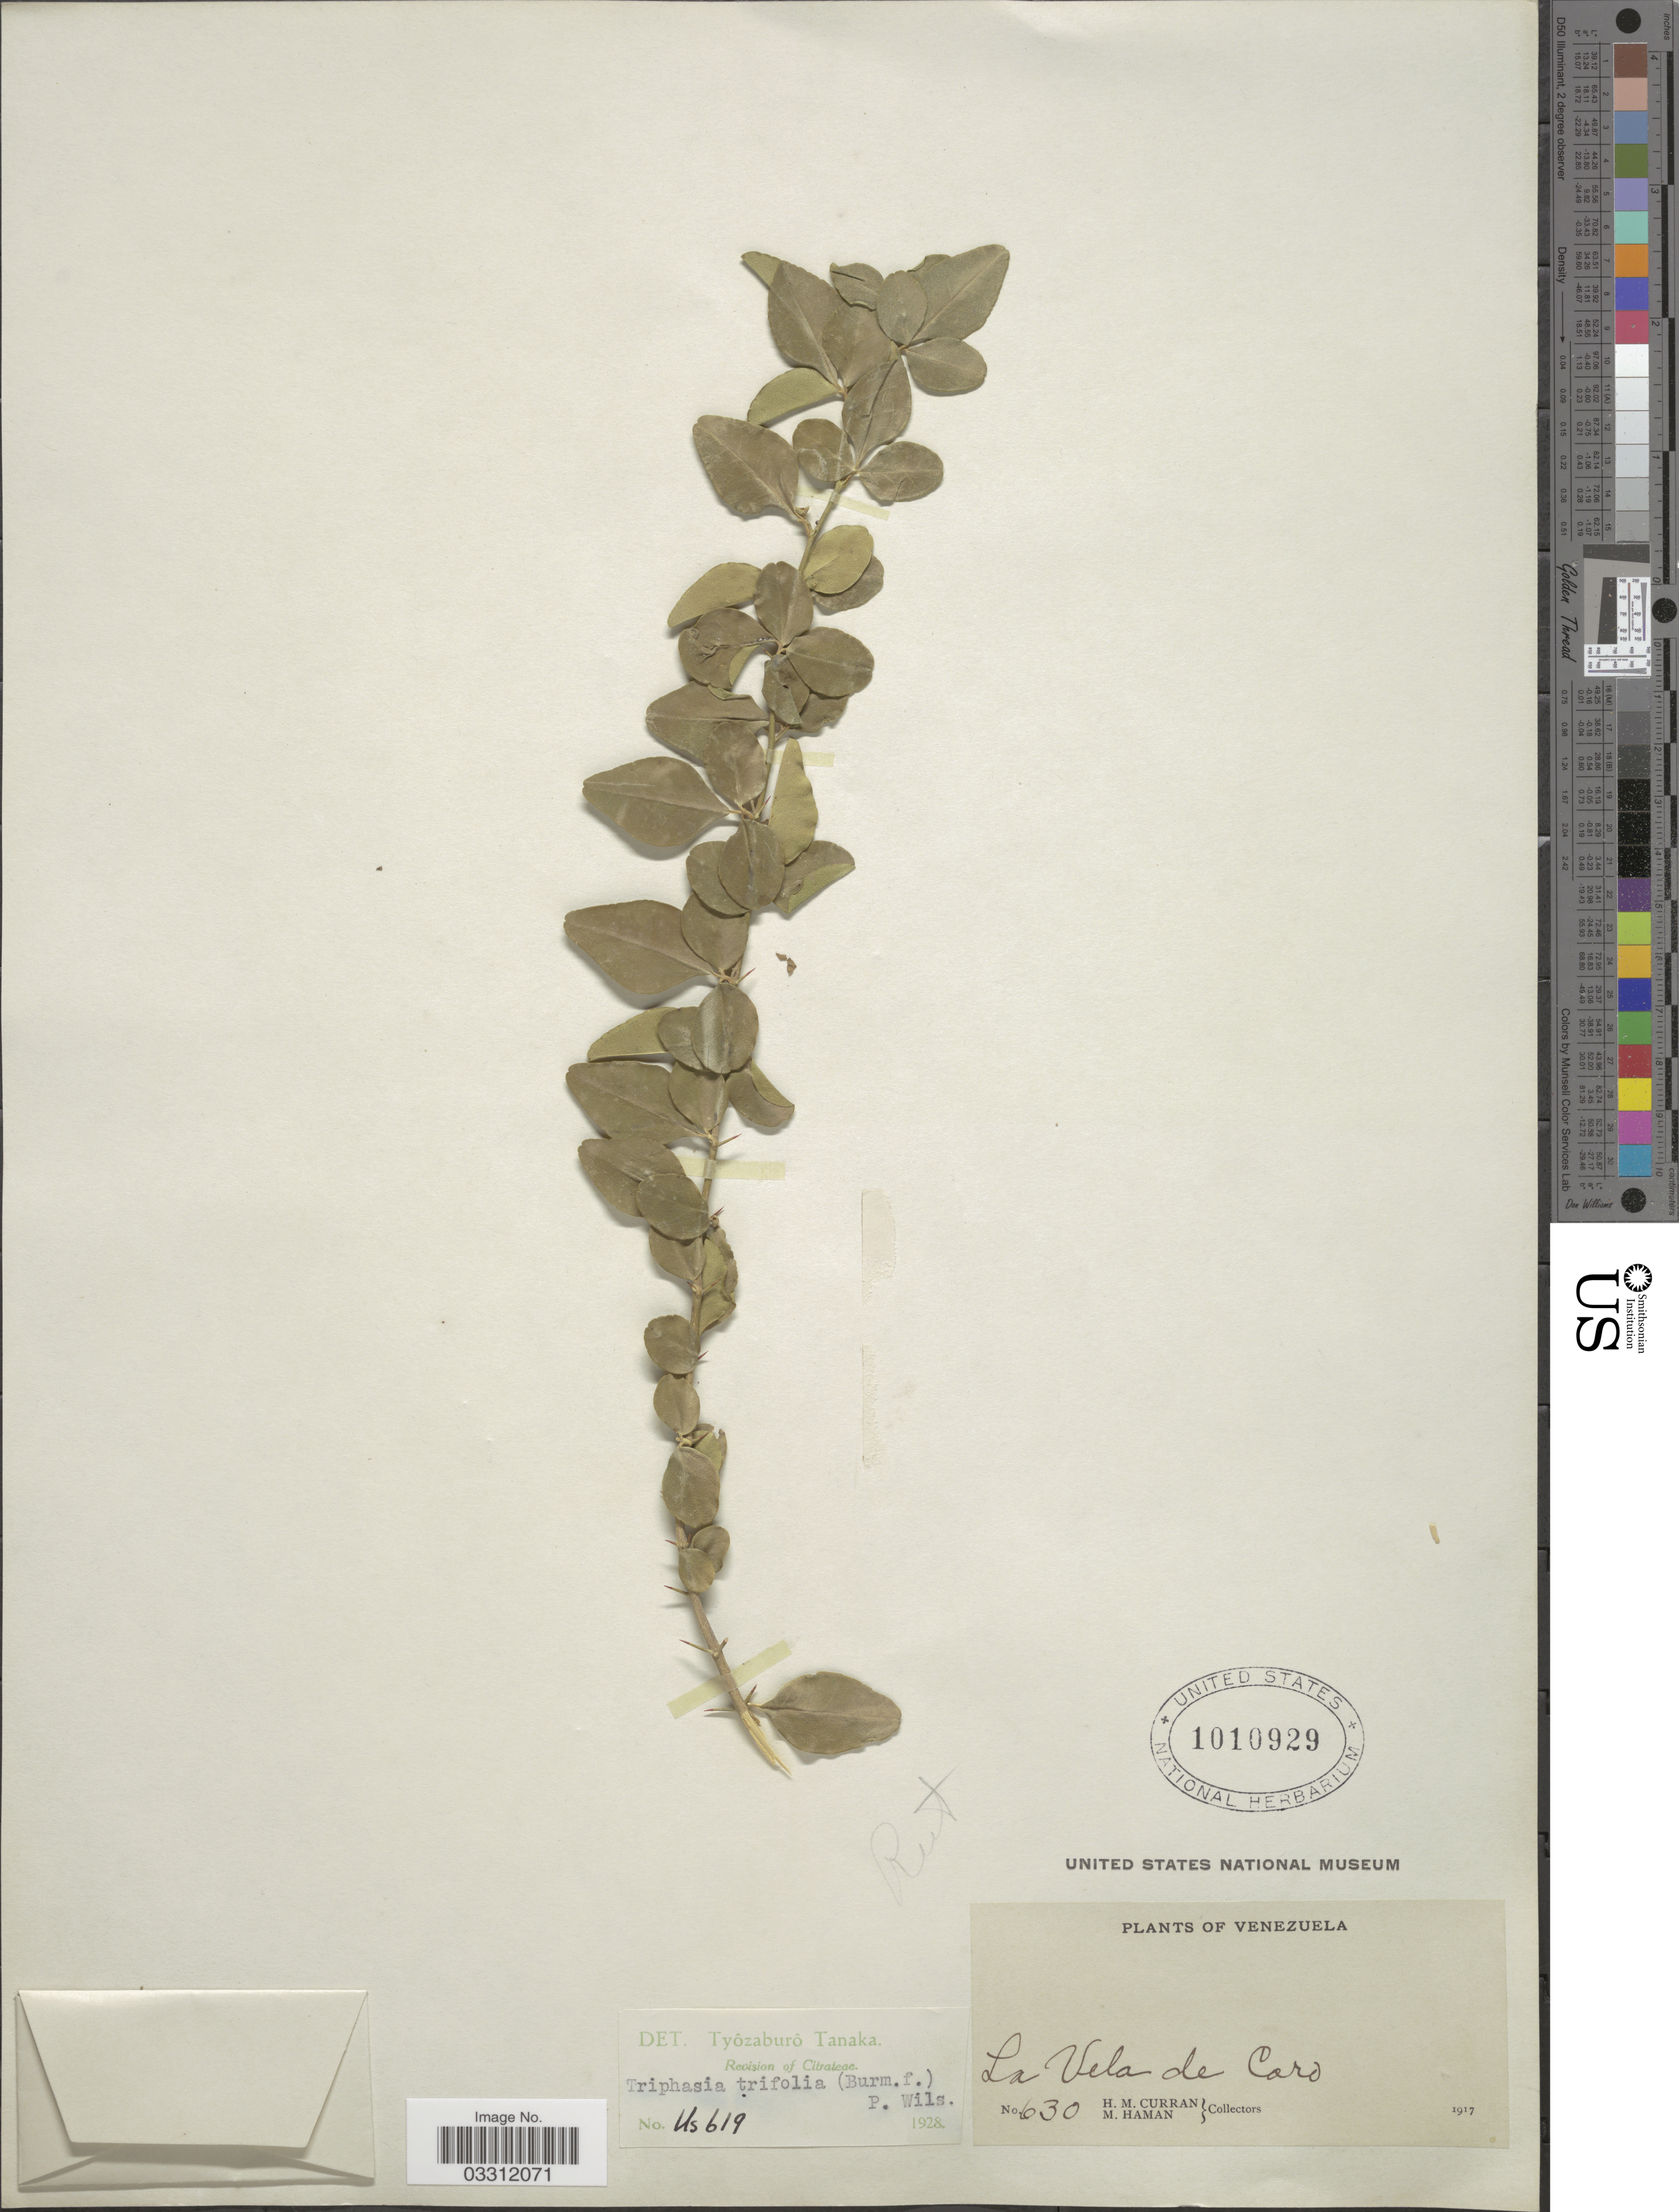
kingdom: Plantae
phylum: Tracheophyta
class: Magnoliopsida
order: Sapindales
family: Rutaceae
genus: Triphasia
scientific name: Triphasia trifolia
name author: (Burm. f.) P. Wilson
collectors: H. M. Curran & M. Haman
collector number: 630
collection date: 1917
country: Venezuela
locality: La Vela de Coro.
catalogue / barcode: US 1010929